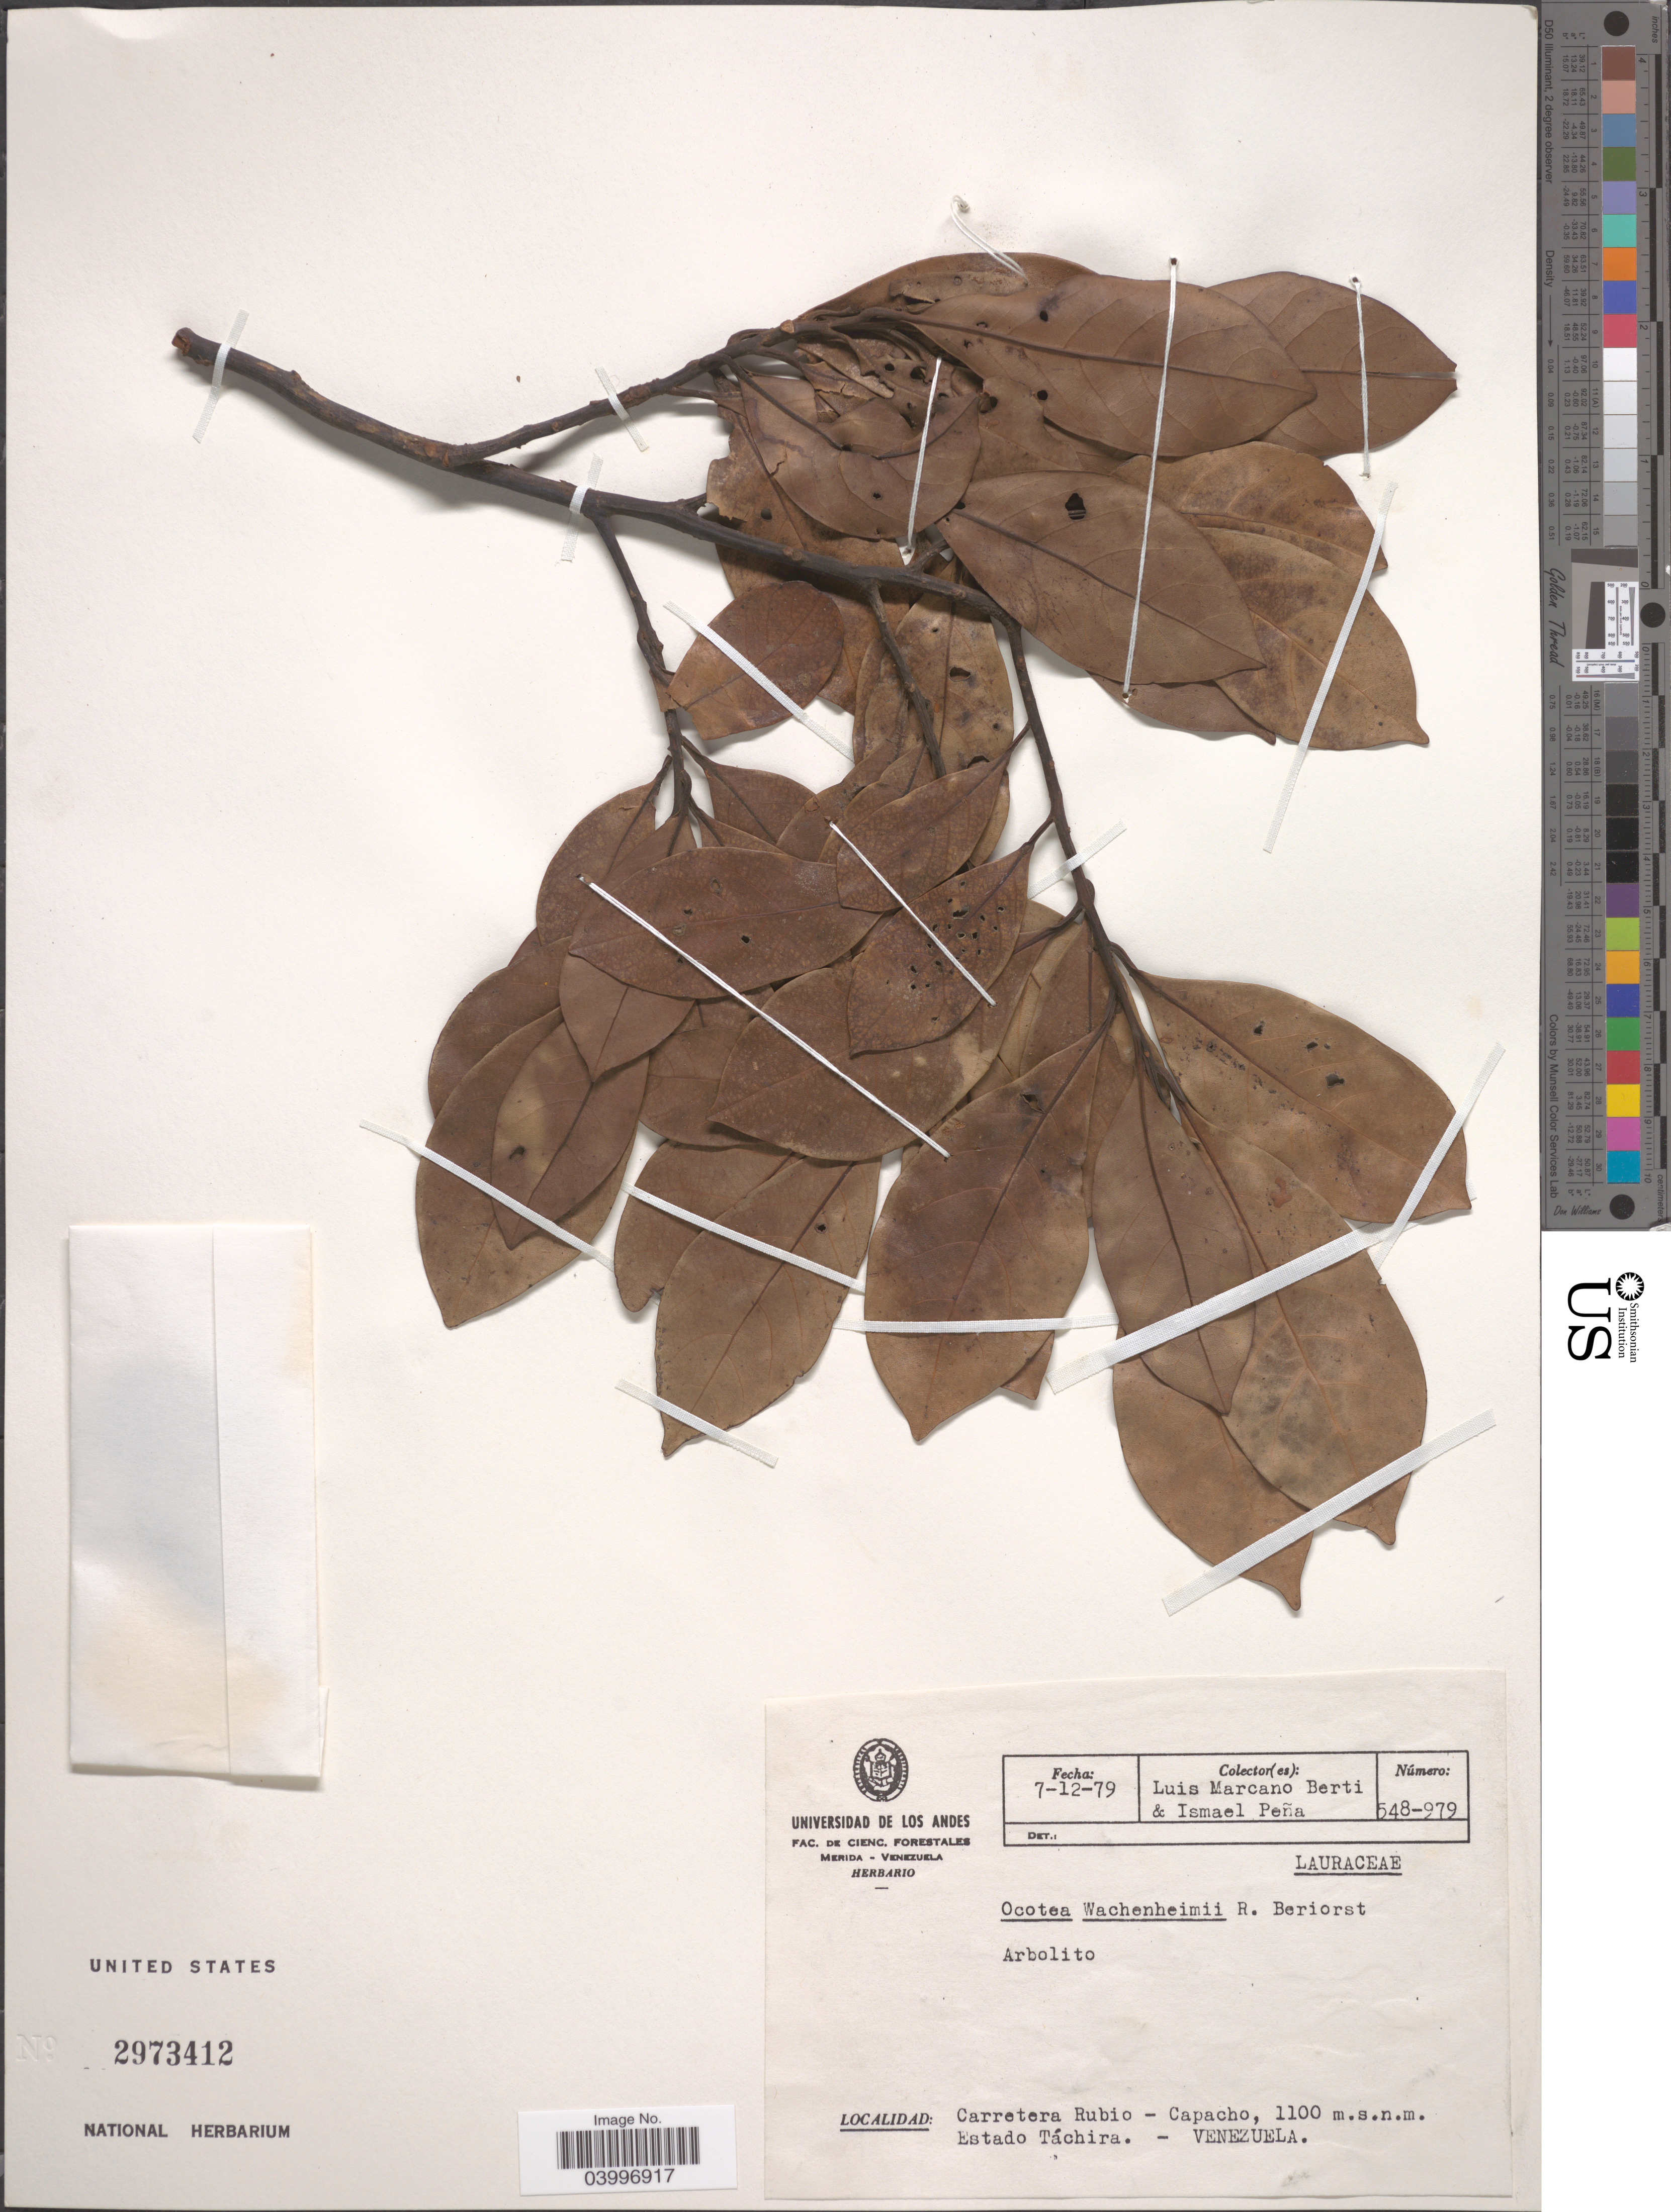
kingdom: Plantae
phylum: Tracheophyta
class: Magnoliopsida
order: Laurales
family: Lauraceae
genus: Ocotea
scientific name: Ocotea wachenheimii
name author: Benoist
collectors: L. Marcano-Berti & I. Pena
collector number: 548-979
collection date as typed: Transcribed d/m/y: 7/12/79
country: Venezuela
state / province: Tachira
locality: Carretera Rubio - Capacho. Estado Táchira.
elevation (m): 1100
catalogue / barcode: US 2973412